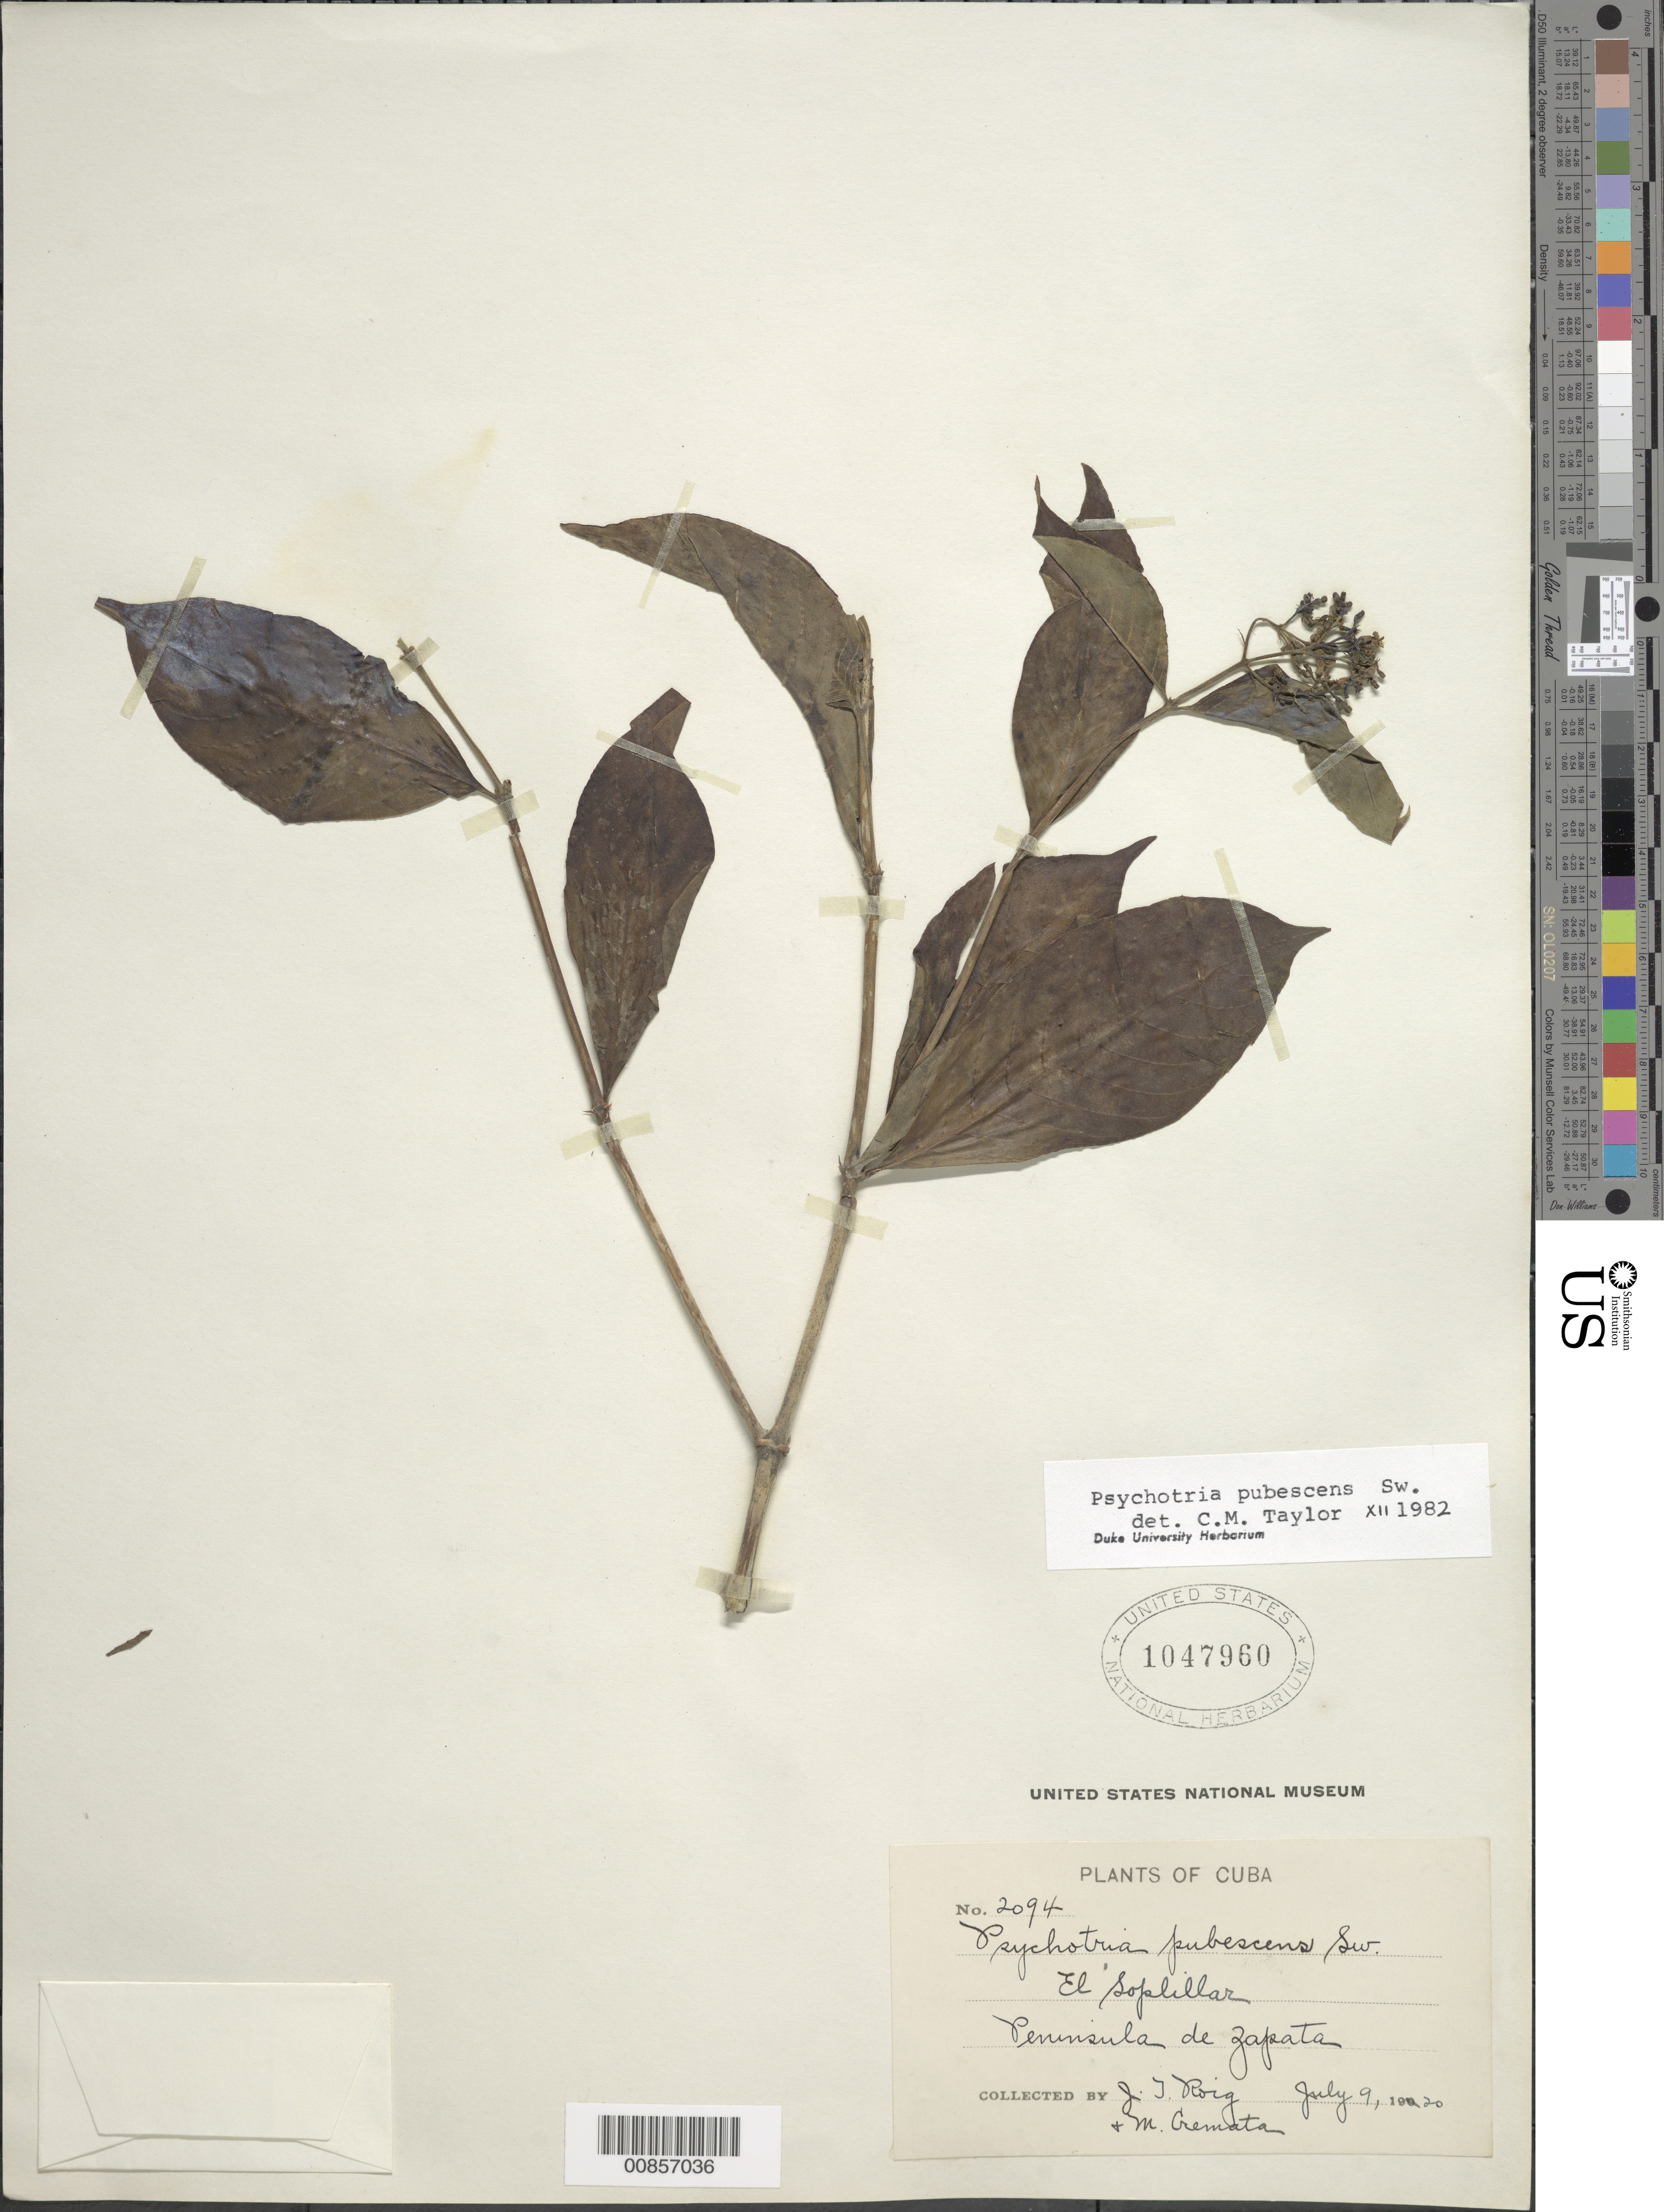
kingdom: Plantae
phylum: Tracheophyta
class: Magnoliopsida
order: Gentianales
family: Rubiaceae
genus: Psychotria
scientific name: Psychotria pubescens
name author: Sw.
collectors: J. Roig & M. Cremata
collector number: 2094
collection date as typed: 09 Jul 1920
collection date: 1920-07-09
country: Cuba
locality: El Soplillar.Peninsula de Zapata.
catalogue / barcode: US 1047960